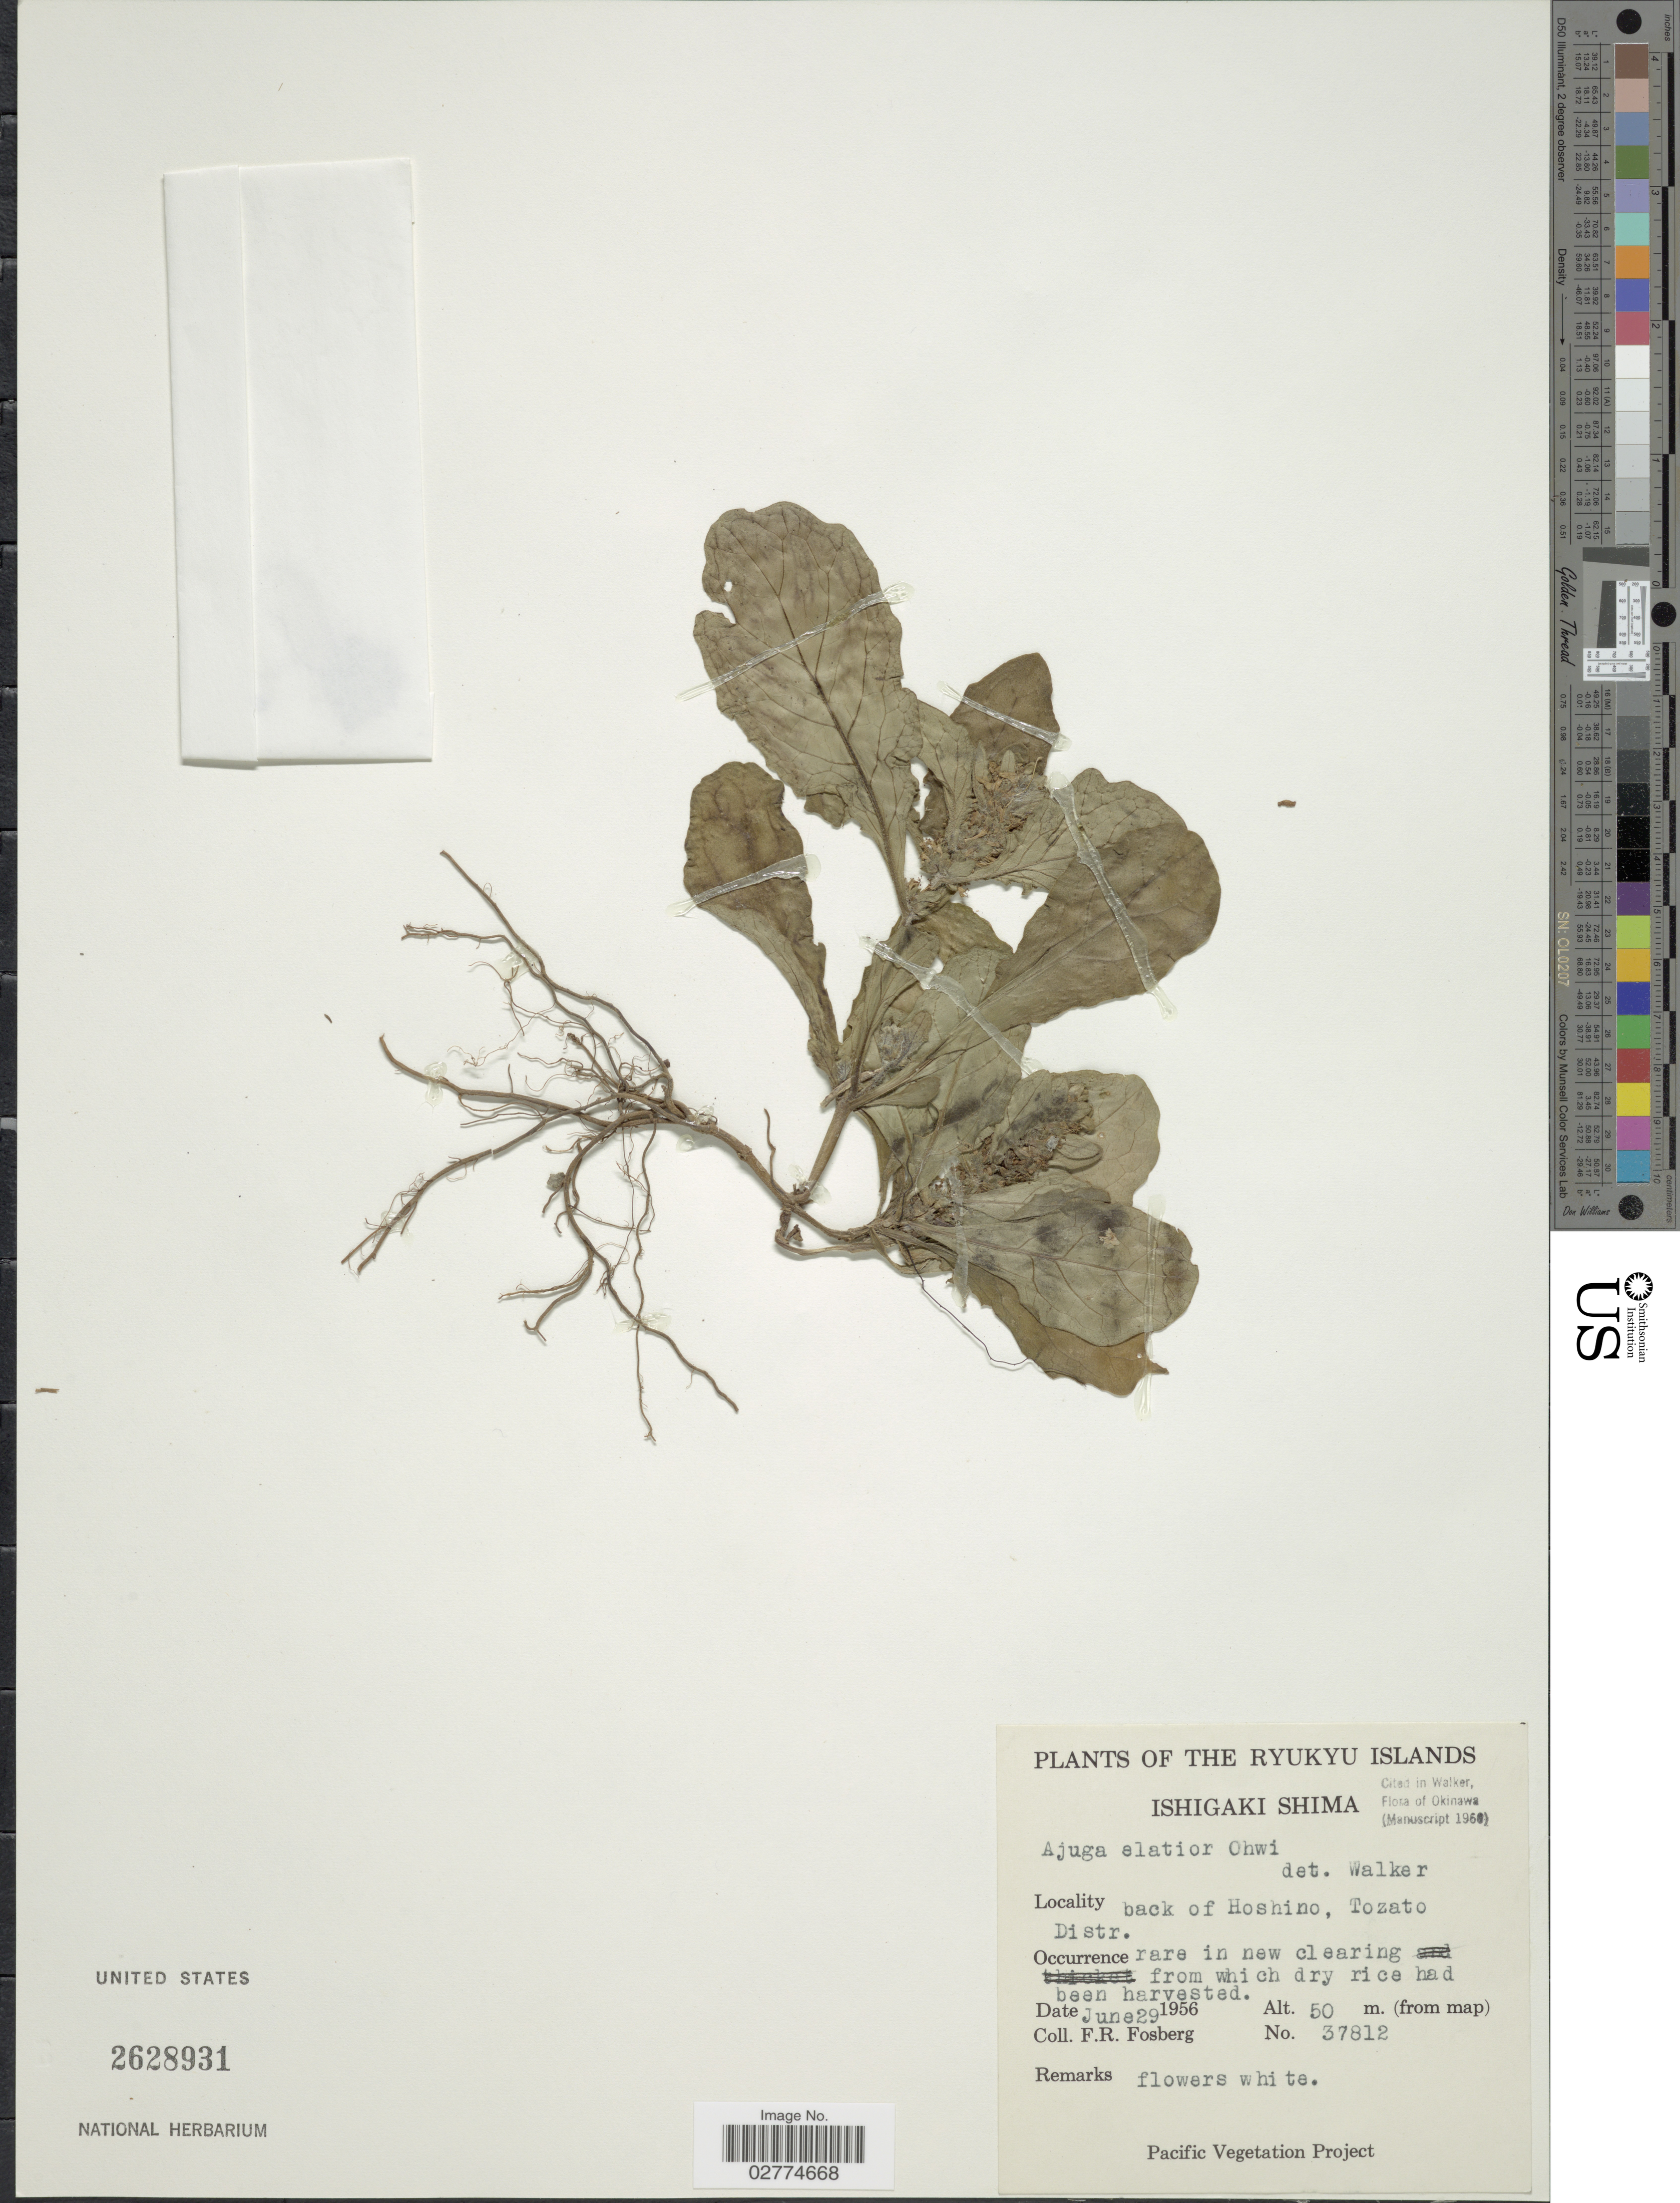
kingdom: Plantae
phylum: Tracheophyta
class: Magnoliopsida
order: Lamiales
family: Lamiaceae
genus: Ajuga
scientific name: Ajuga elatior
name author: Ohwi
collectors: F. R. Fosberg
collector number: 37812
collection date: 1956-06-29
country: Japan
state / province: Okinawa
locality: The Ryukyu Islands, Ishigaki Shima, back of Hoshino, Tozato Distr.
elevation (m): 50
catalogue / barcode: US 2628931